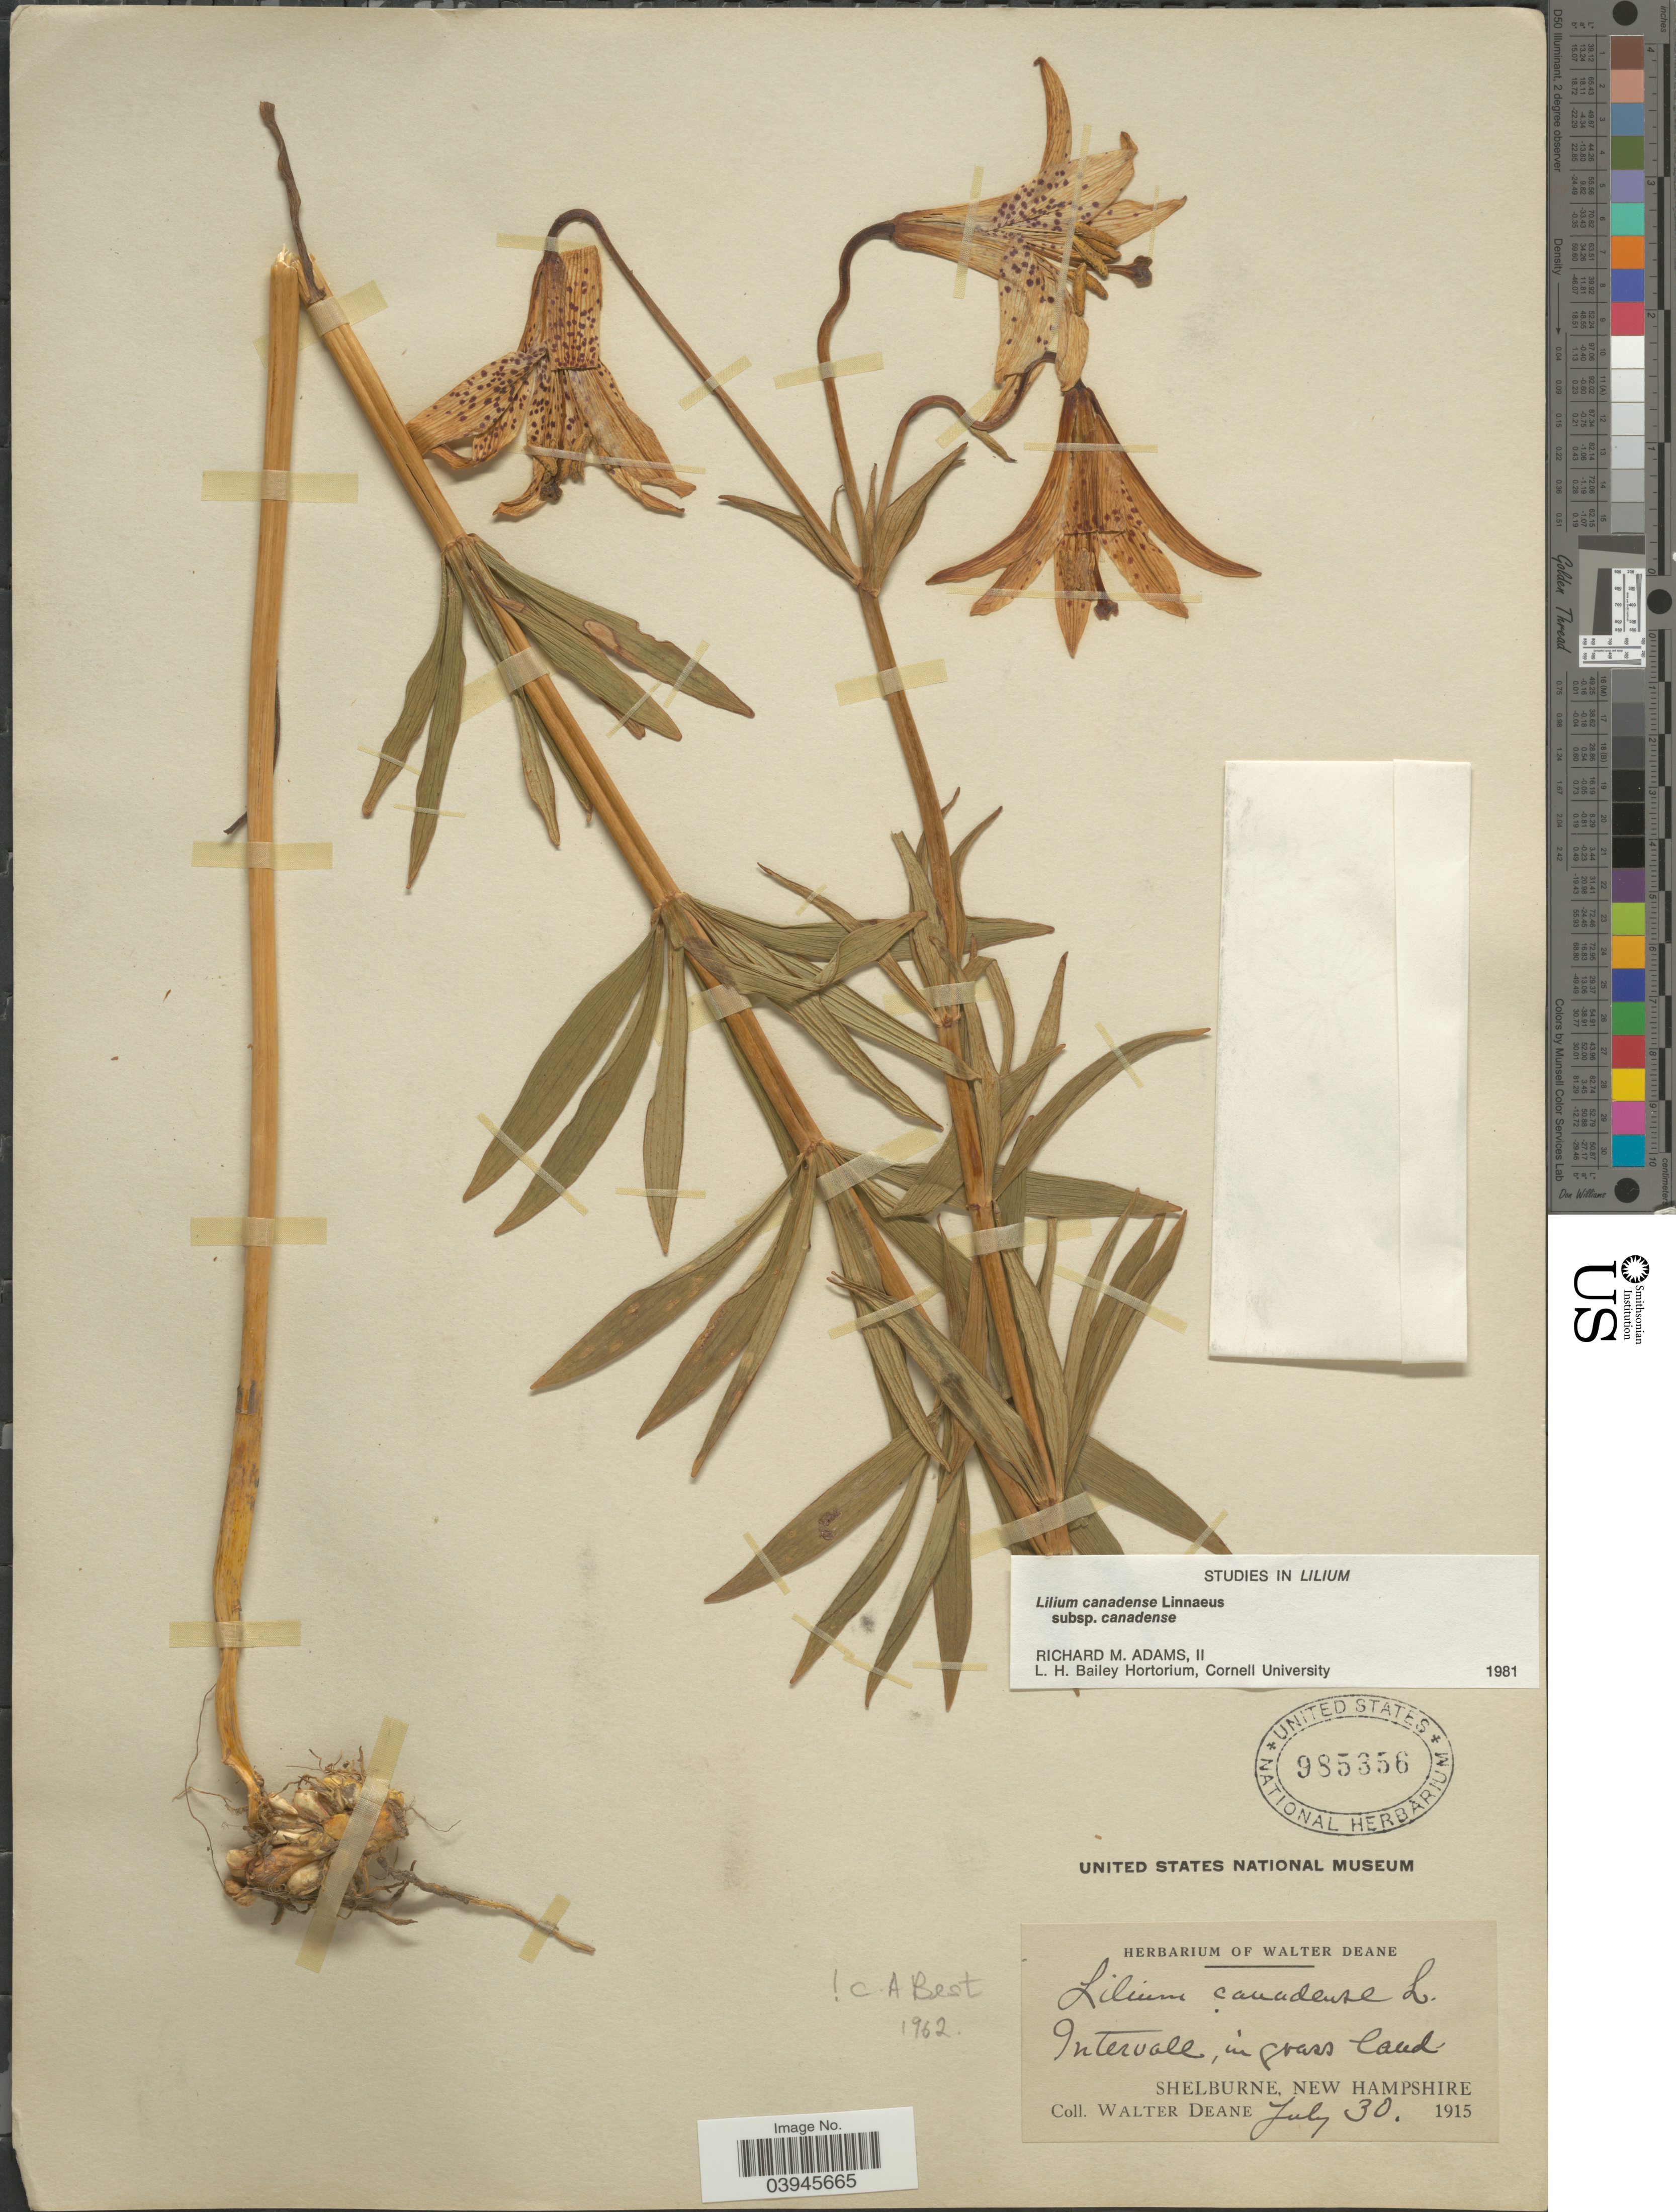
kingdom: Plantae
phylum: Tracheophyta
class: Liliopsida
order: Liliales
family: Liliaceae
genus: Lilium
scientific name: Lilium canadense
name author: L.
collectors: W. Deane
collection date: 1915-07-30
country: United States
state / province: New Hampshire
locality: Intervale, in grass land. Shelburne.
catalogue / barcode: US 985356